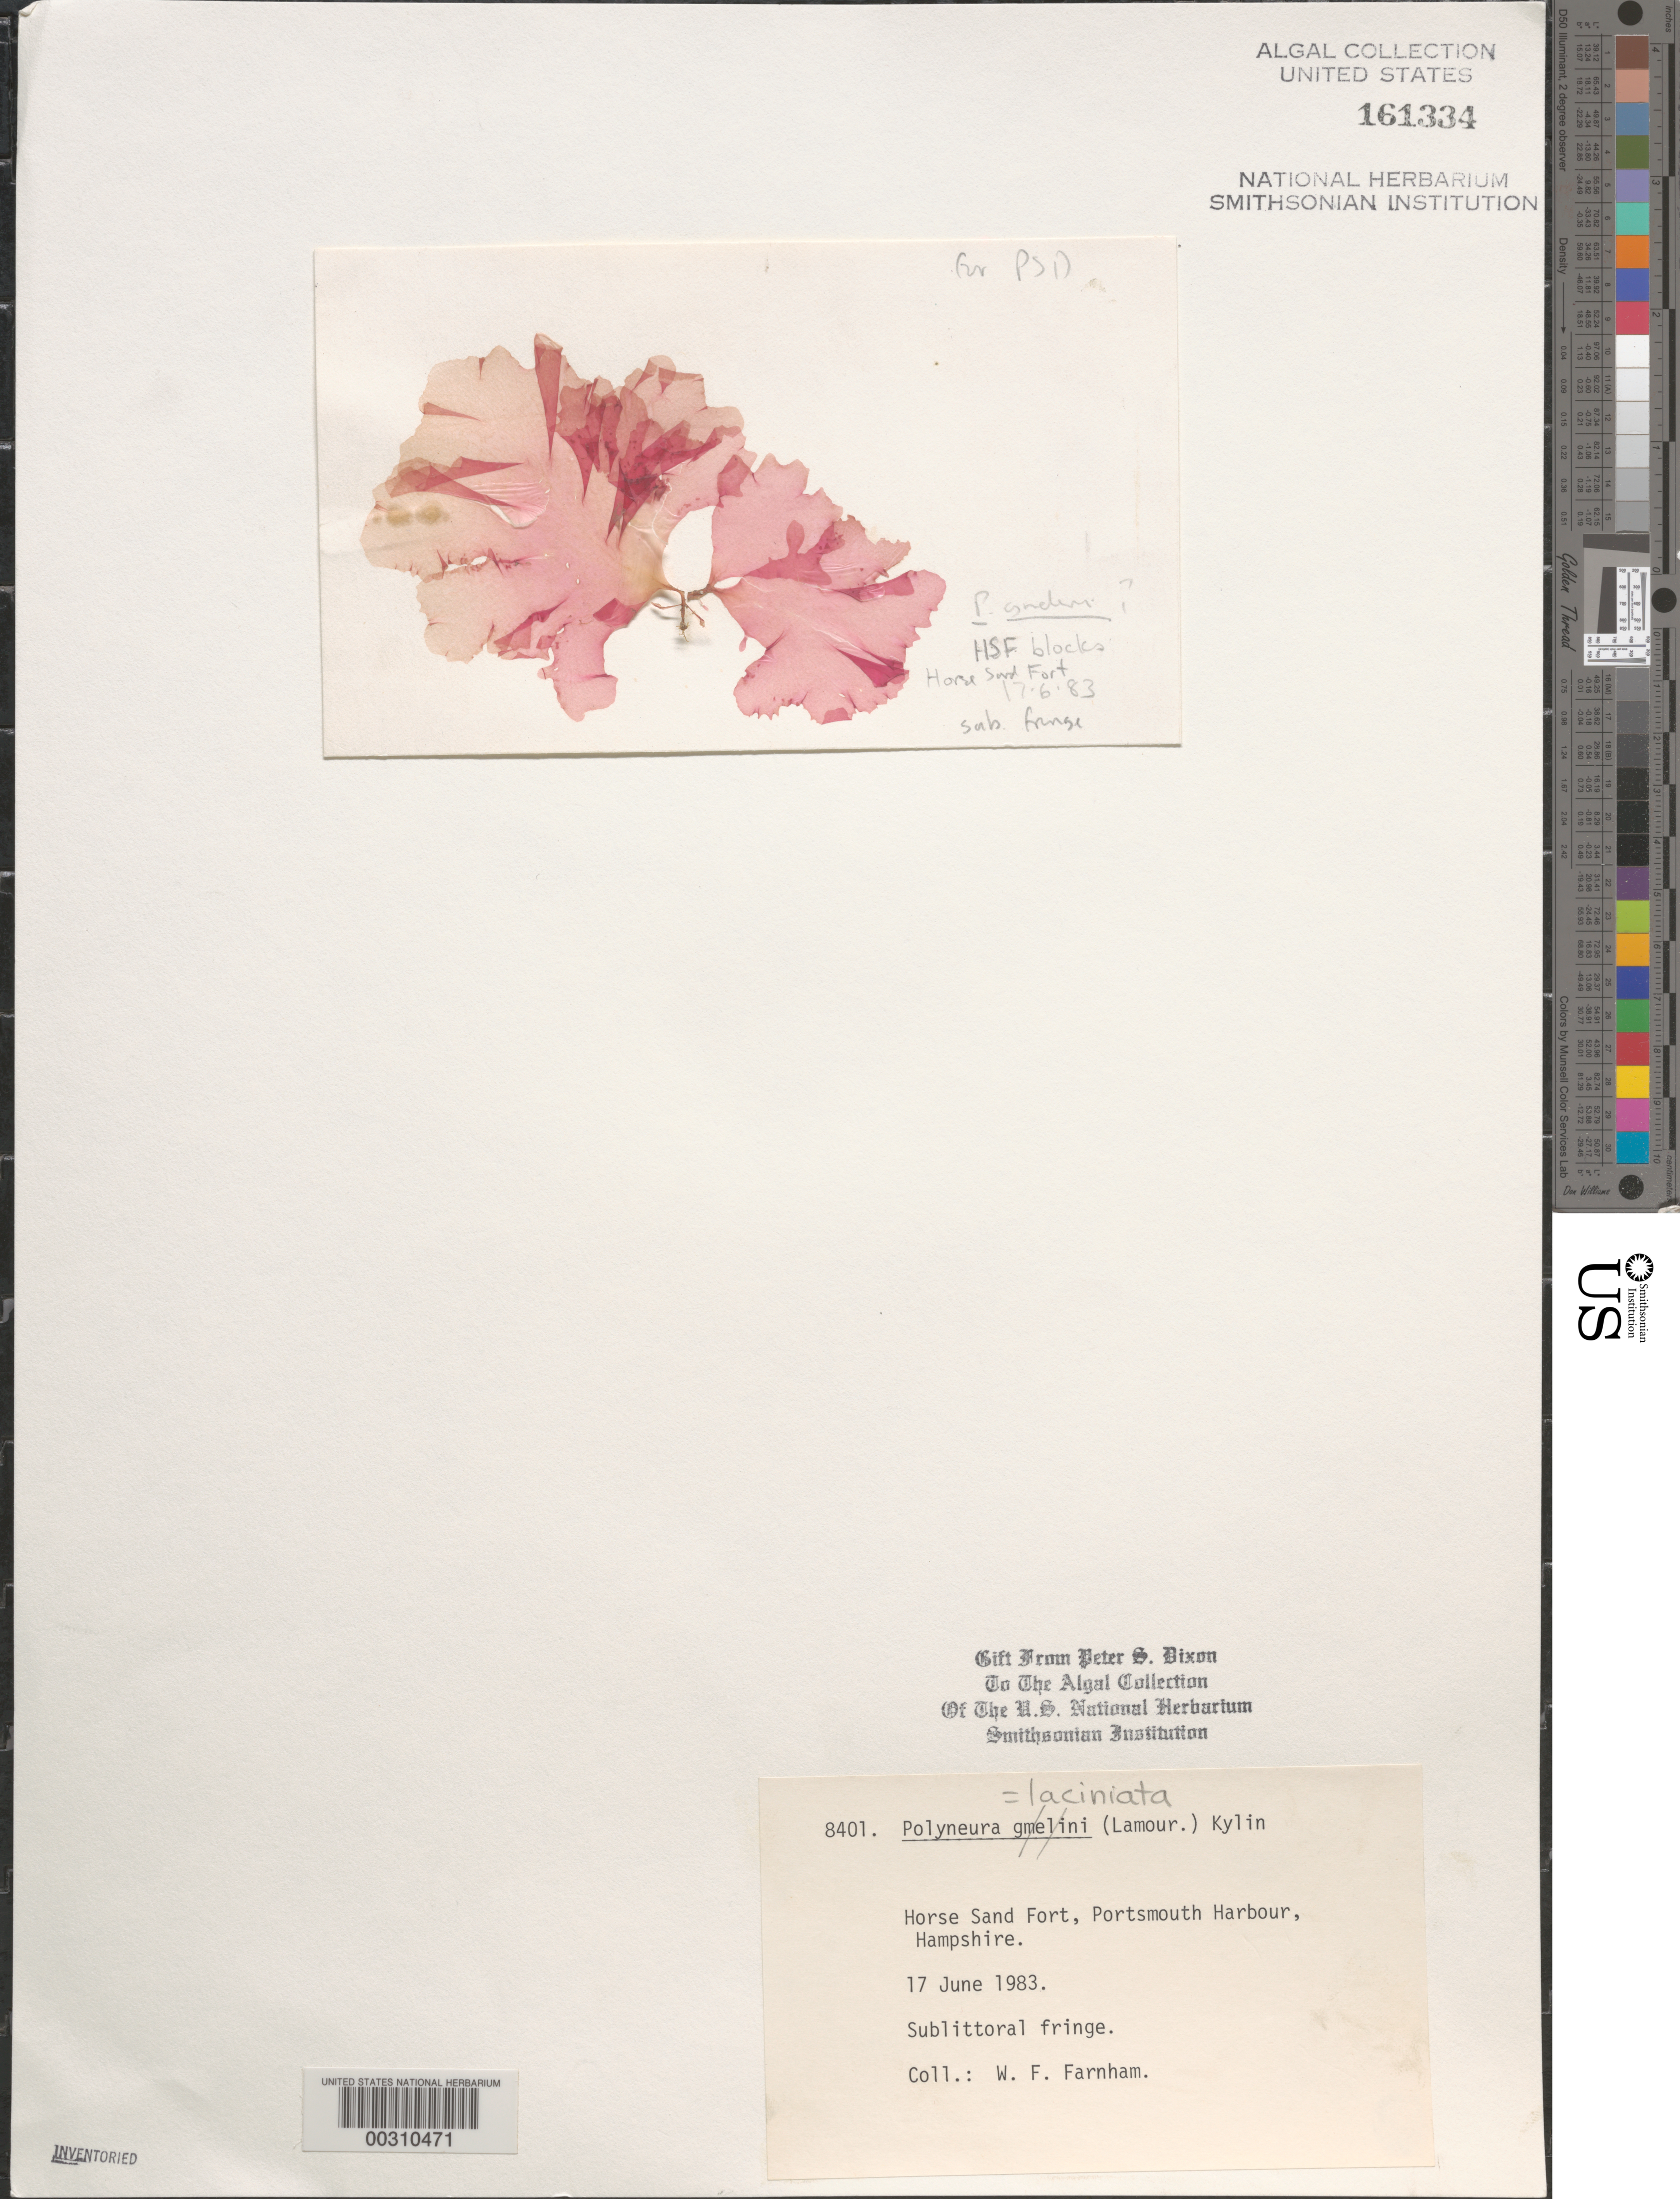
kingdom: Plantae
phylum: Rhodophyta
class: Florideophyceae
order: Ceramiales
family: Delesseriaceae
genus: Erythroglossum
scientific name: Erythroglossum laciniatum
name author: (Lightf.) C.A. Maggs & Hommersand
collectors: W. Farnham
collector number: PSD 8401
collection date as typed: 17 Jun 1983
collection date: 1983-06-17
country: United Kingdom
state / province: England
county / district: Hampshire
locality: Horse Sand Fort, Portsmouth Harbor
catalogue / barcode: US 161334